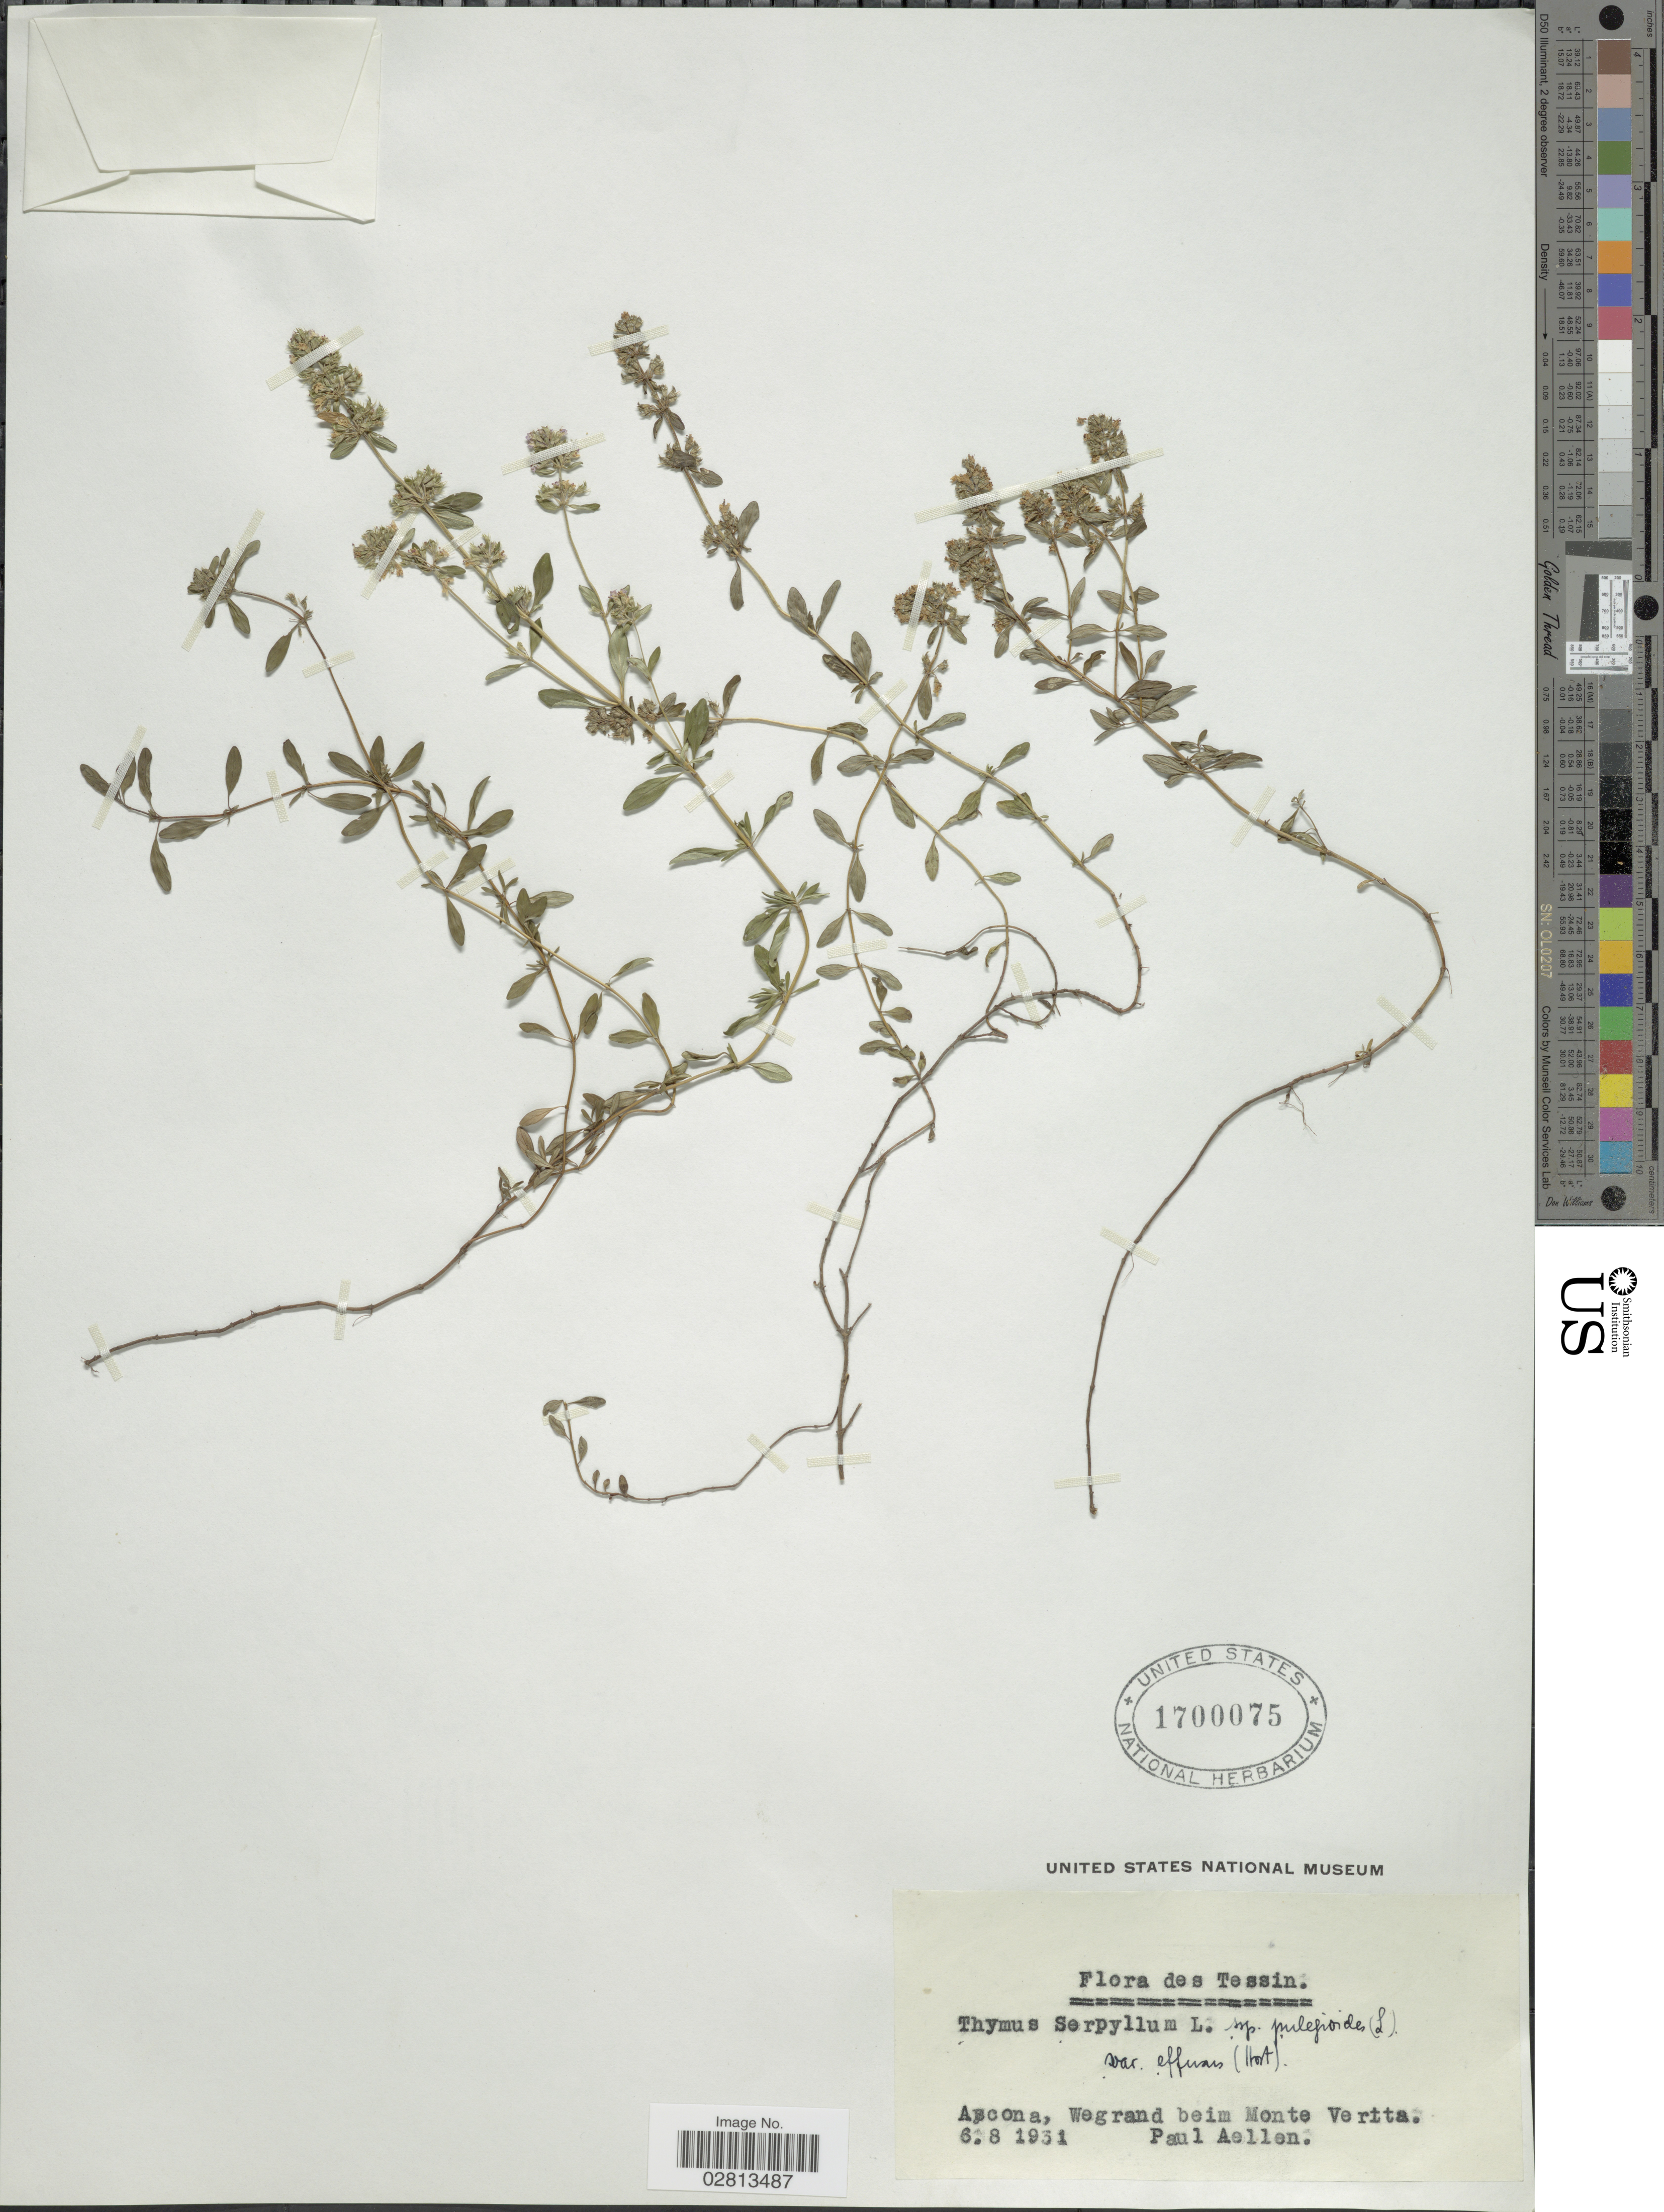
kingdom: Plantae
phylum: Tracheophyta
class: Magnoliopsida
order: Lamiales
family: Lamiaceae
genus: Thymus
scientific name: Thymus serpyllum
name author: L.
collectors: P. Aellen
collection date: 1931-08-06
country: Switzerland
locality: Tessin. Ascona, Wegrand beim Monte Vertta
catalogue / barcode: US 1700075